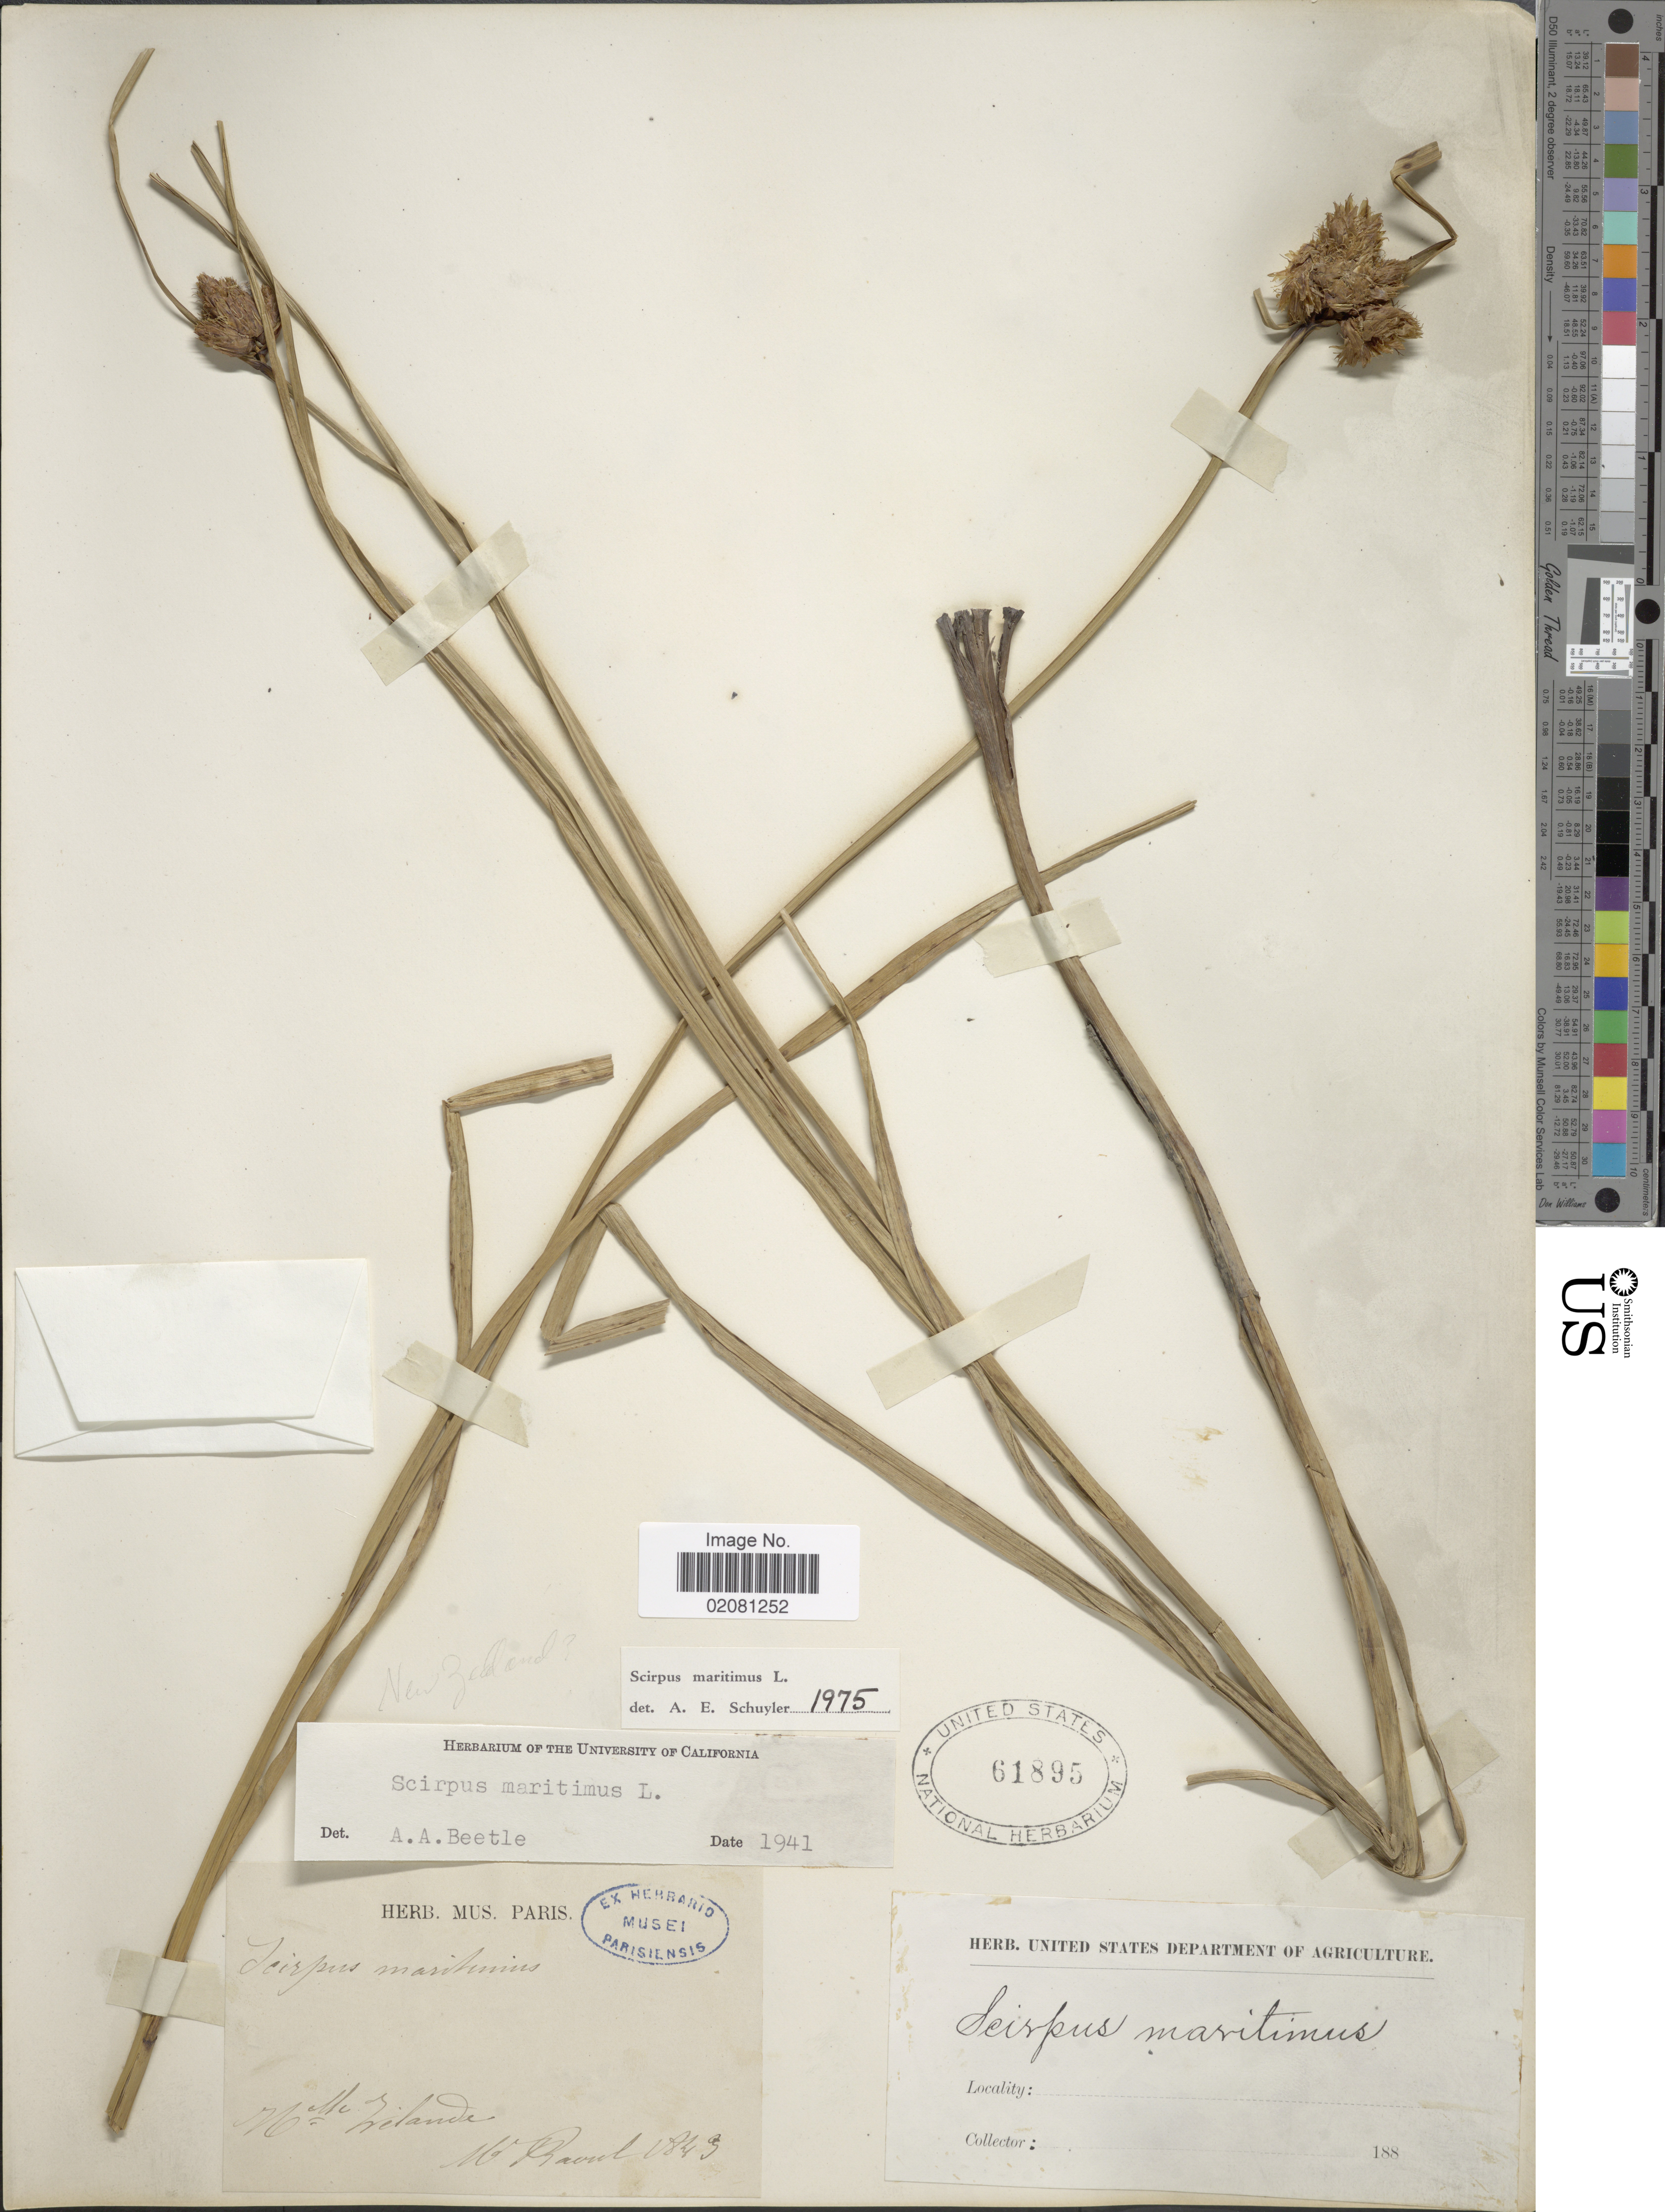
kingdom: Plantae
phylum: Tracheophyta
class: Liliopsida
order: Poales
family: Cyperaceae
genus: Bolboschoenus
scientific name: Bolboschoenus caldwellii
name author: (V.J. Cook) Soják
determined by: Strong, Mark T., (BOT), Smithsonian Institution - National Museum of Natural History (UNITED STATES)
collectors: M. Raoul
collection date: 1843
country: New Zealand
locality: NM. Zelanda. [interpreted]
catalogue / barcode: US 61895